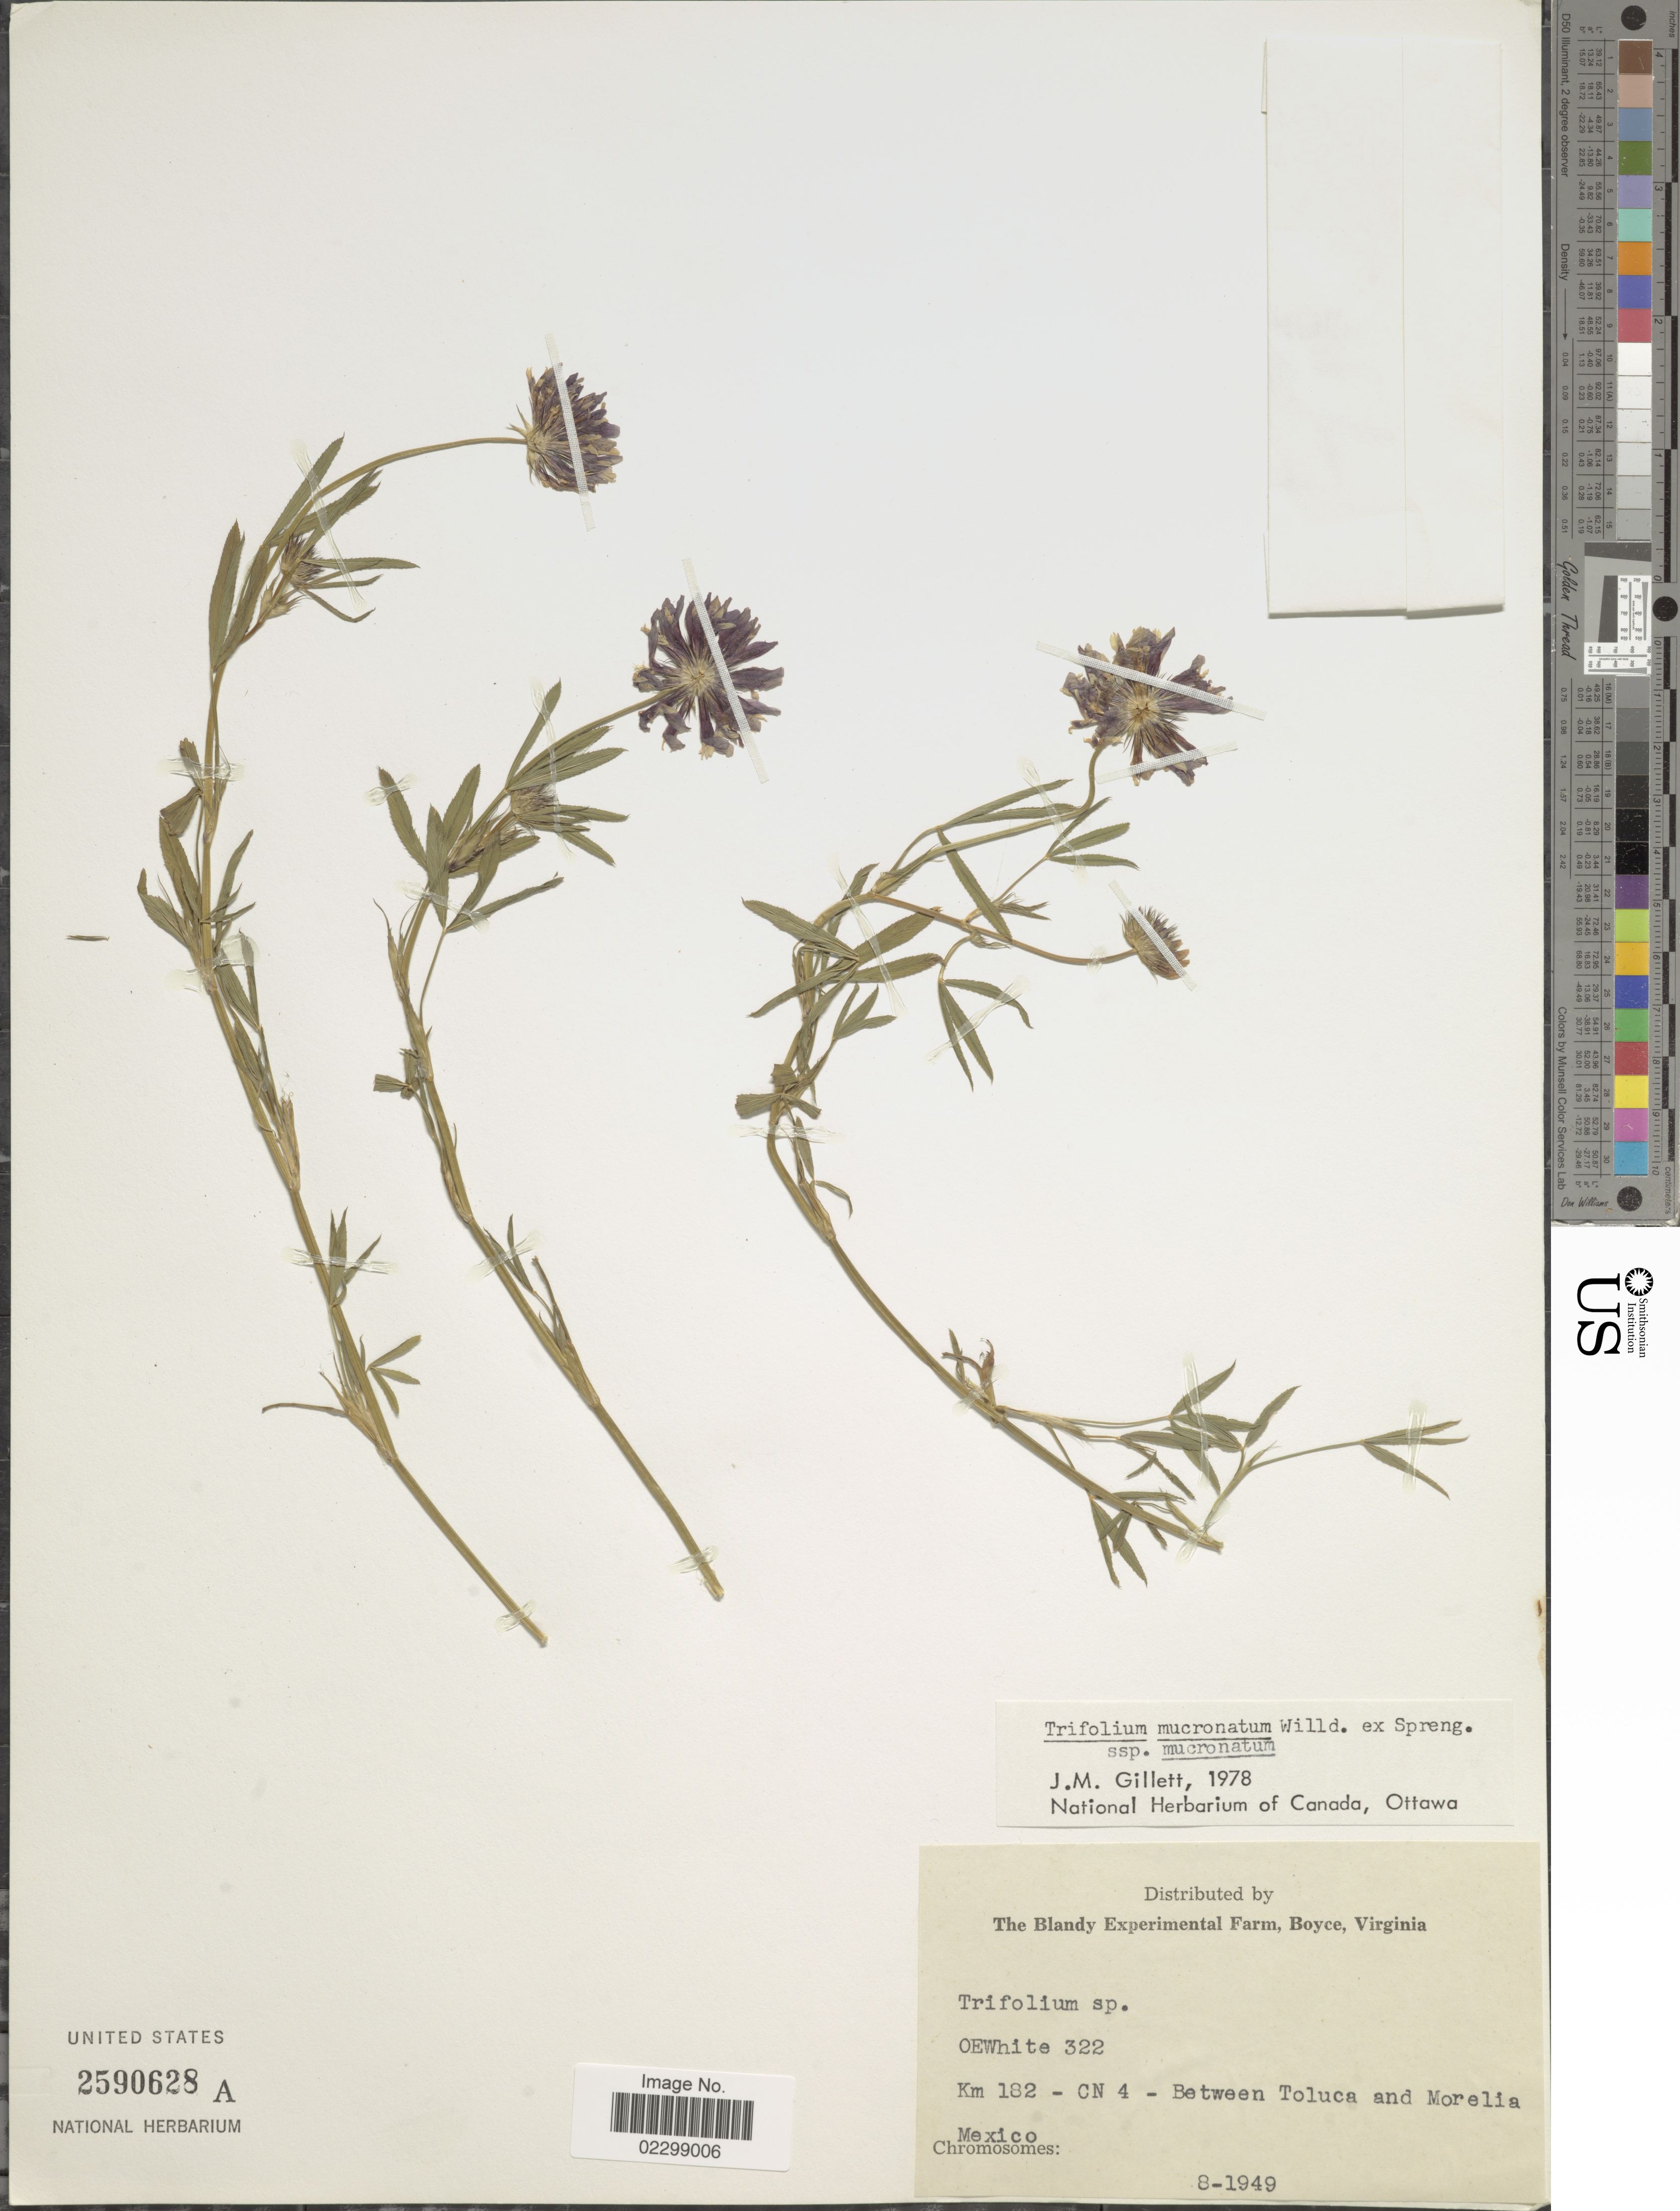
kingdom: Plantae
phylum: Tracheophyta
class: Magnoliopsida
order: Fabales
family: Fabaceae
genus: Trifolium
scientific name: Trifolium mucronatum subsp. mucronatum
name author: Willd. ex Spreng.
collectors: O. E. White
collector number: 322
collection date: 1949-08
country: Mexico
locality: Km 182-Cn4- between Toluca and Morelia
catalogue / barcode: US 2590628A